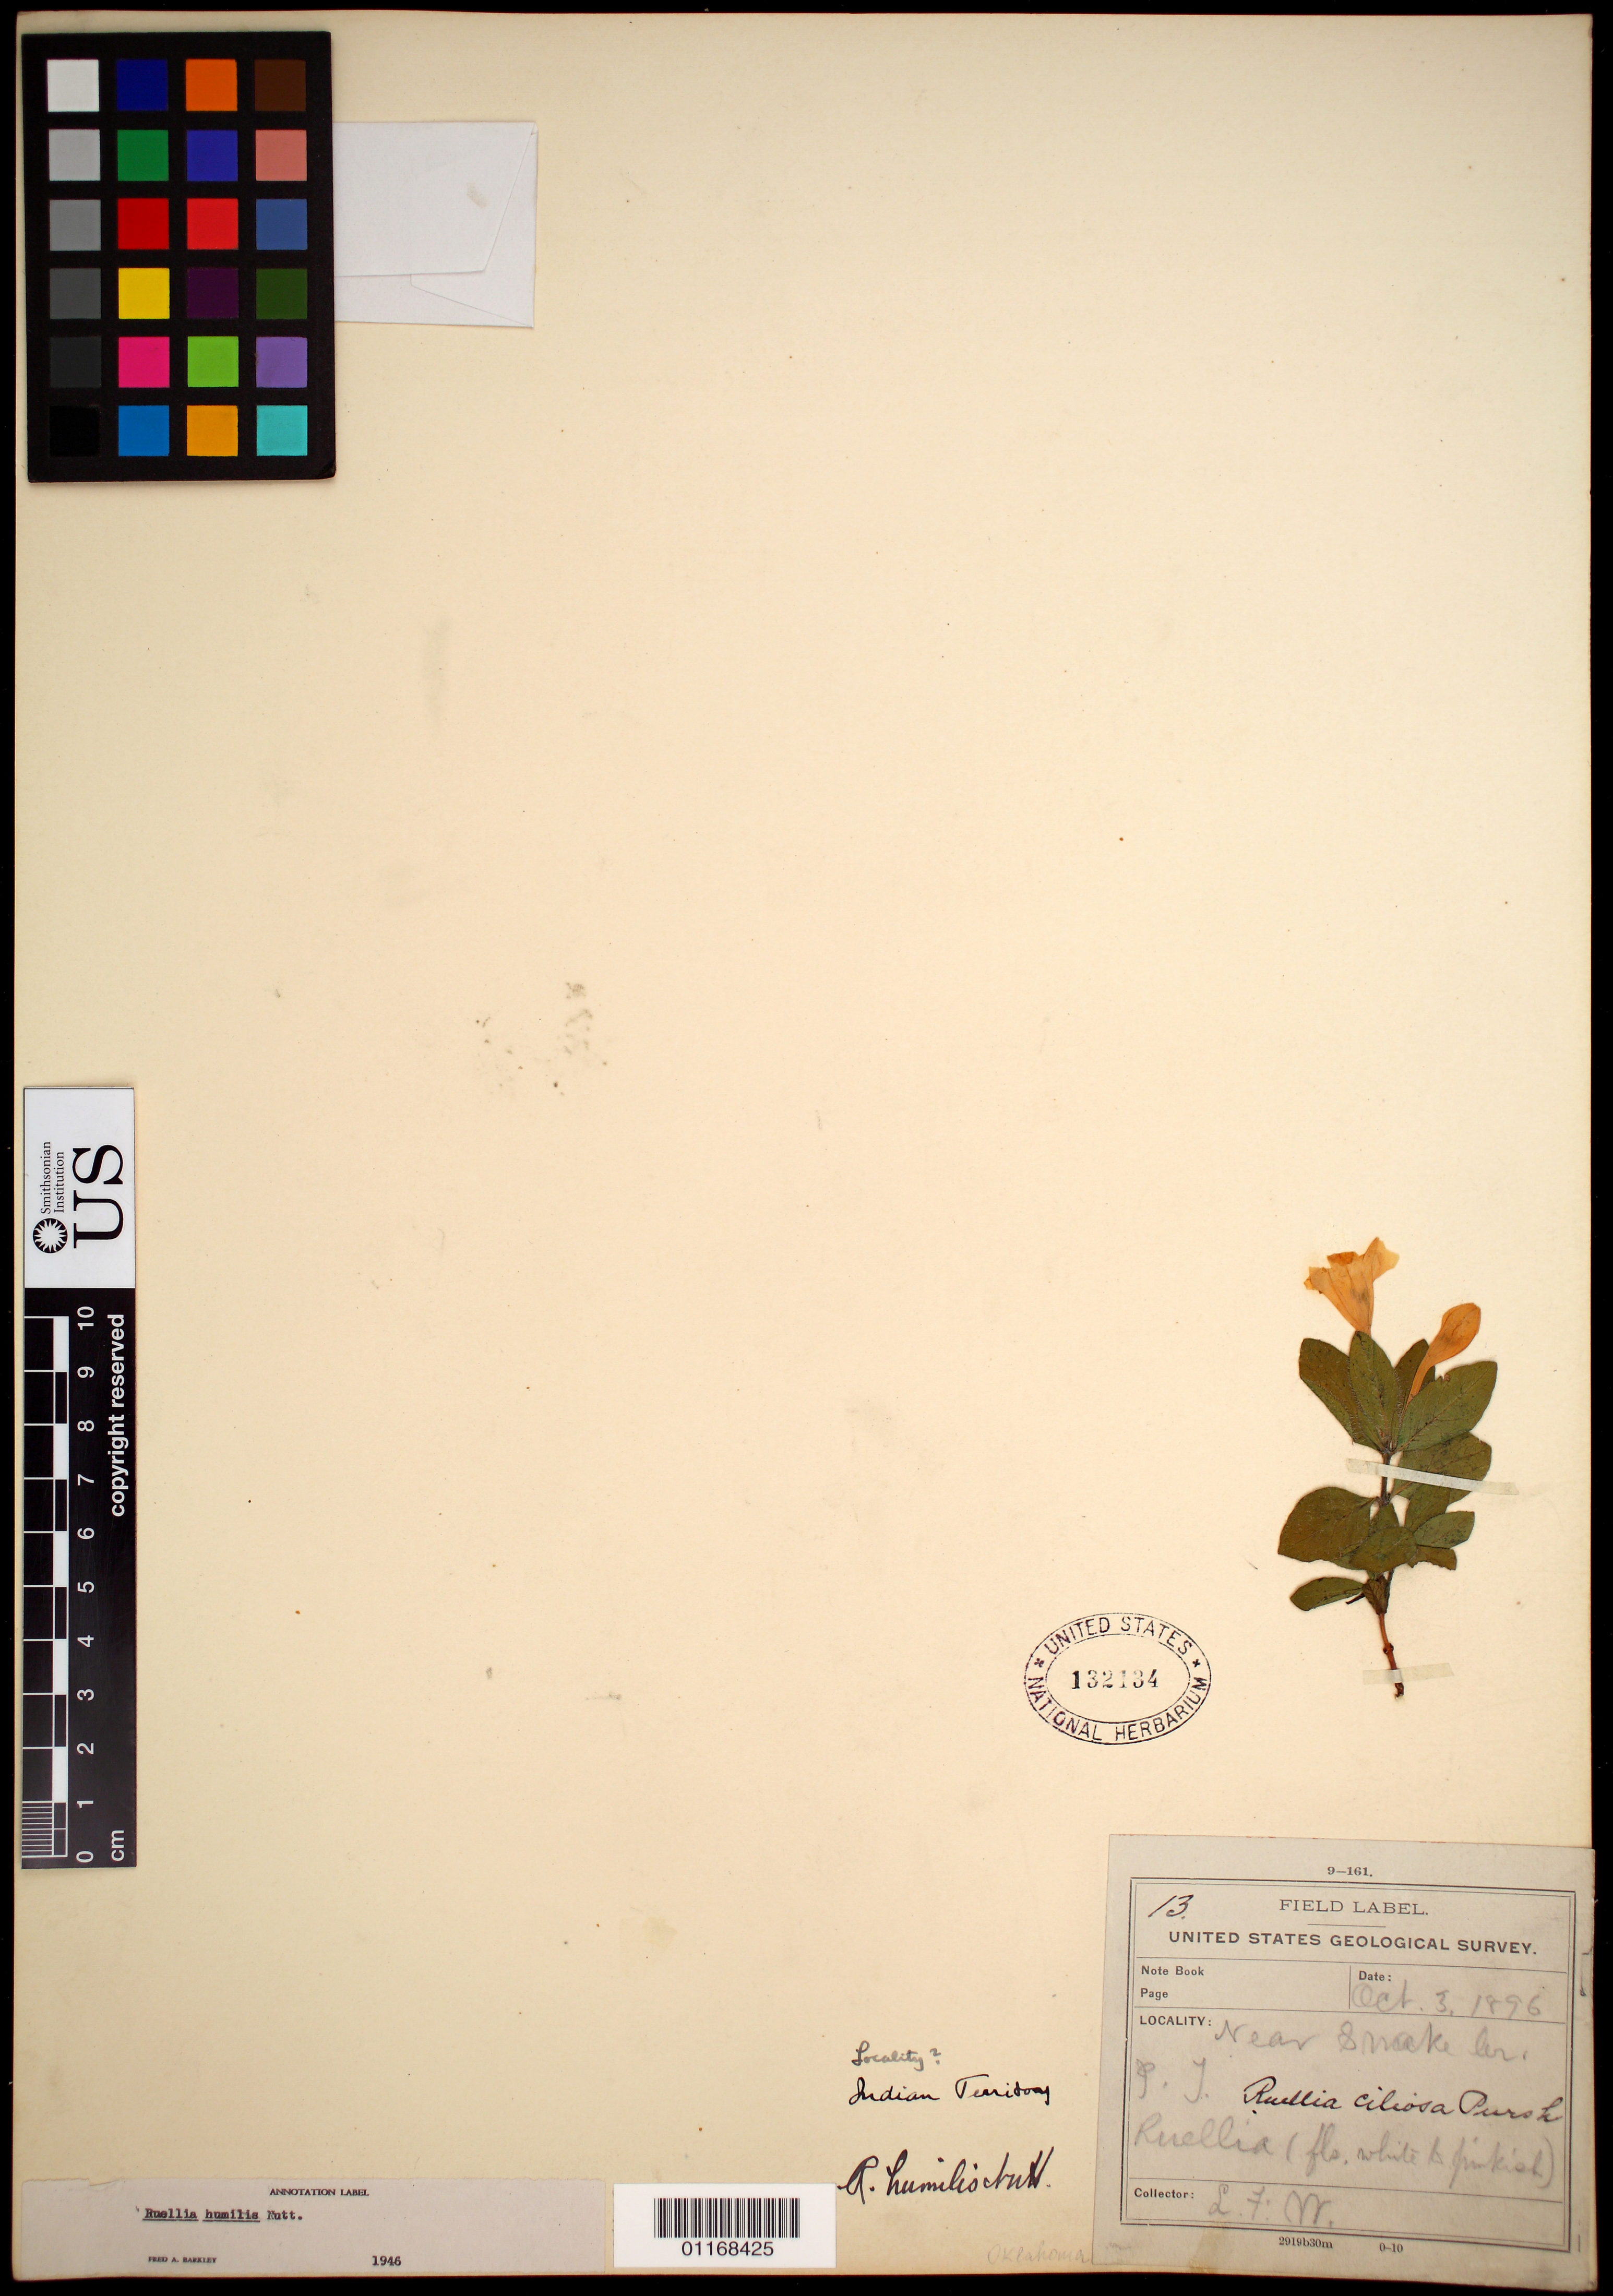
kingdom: Plantae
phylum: Tracheophyta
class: Magnoliopsida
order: Lamiales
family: Acanthaceae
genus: Ruellia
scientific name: Ruellia humilis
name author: Nutt.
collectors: L. F. Ward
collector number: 13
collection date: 1896-10-03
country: United States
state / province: Oklahoma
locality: Snake Creek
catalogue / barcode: US 132134